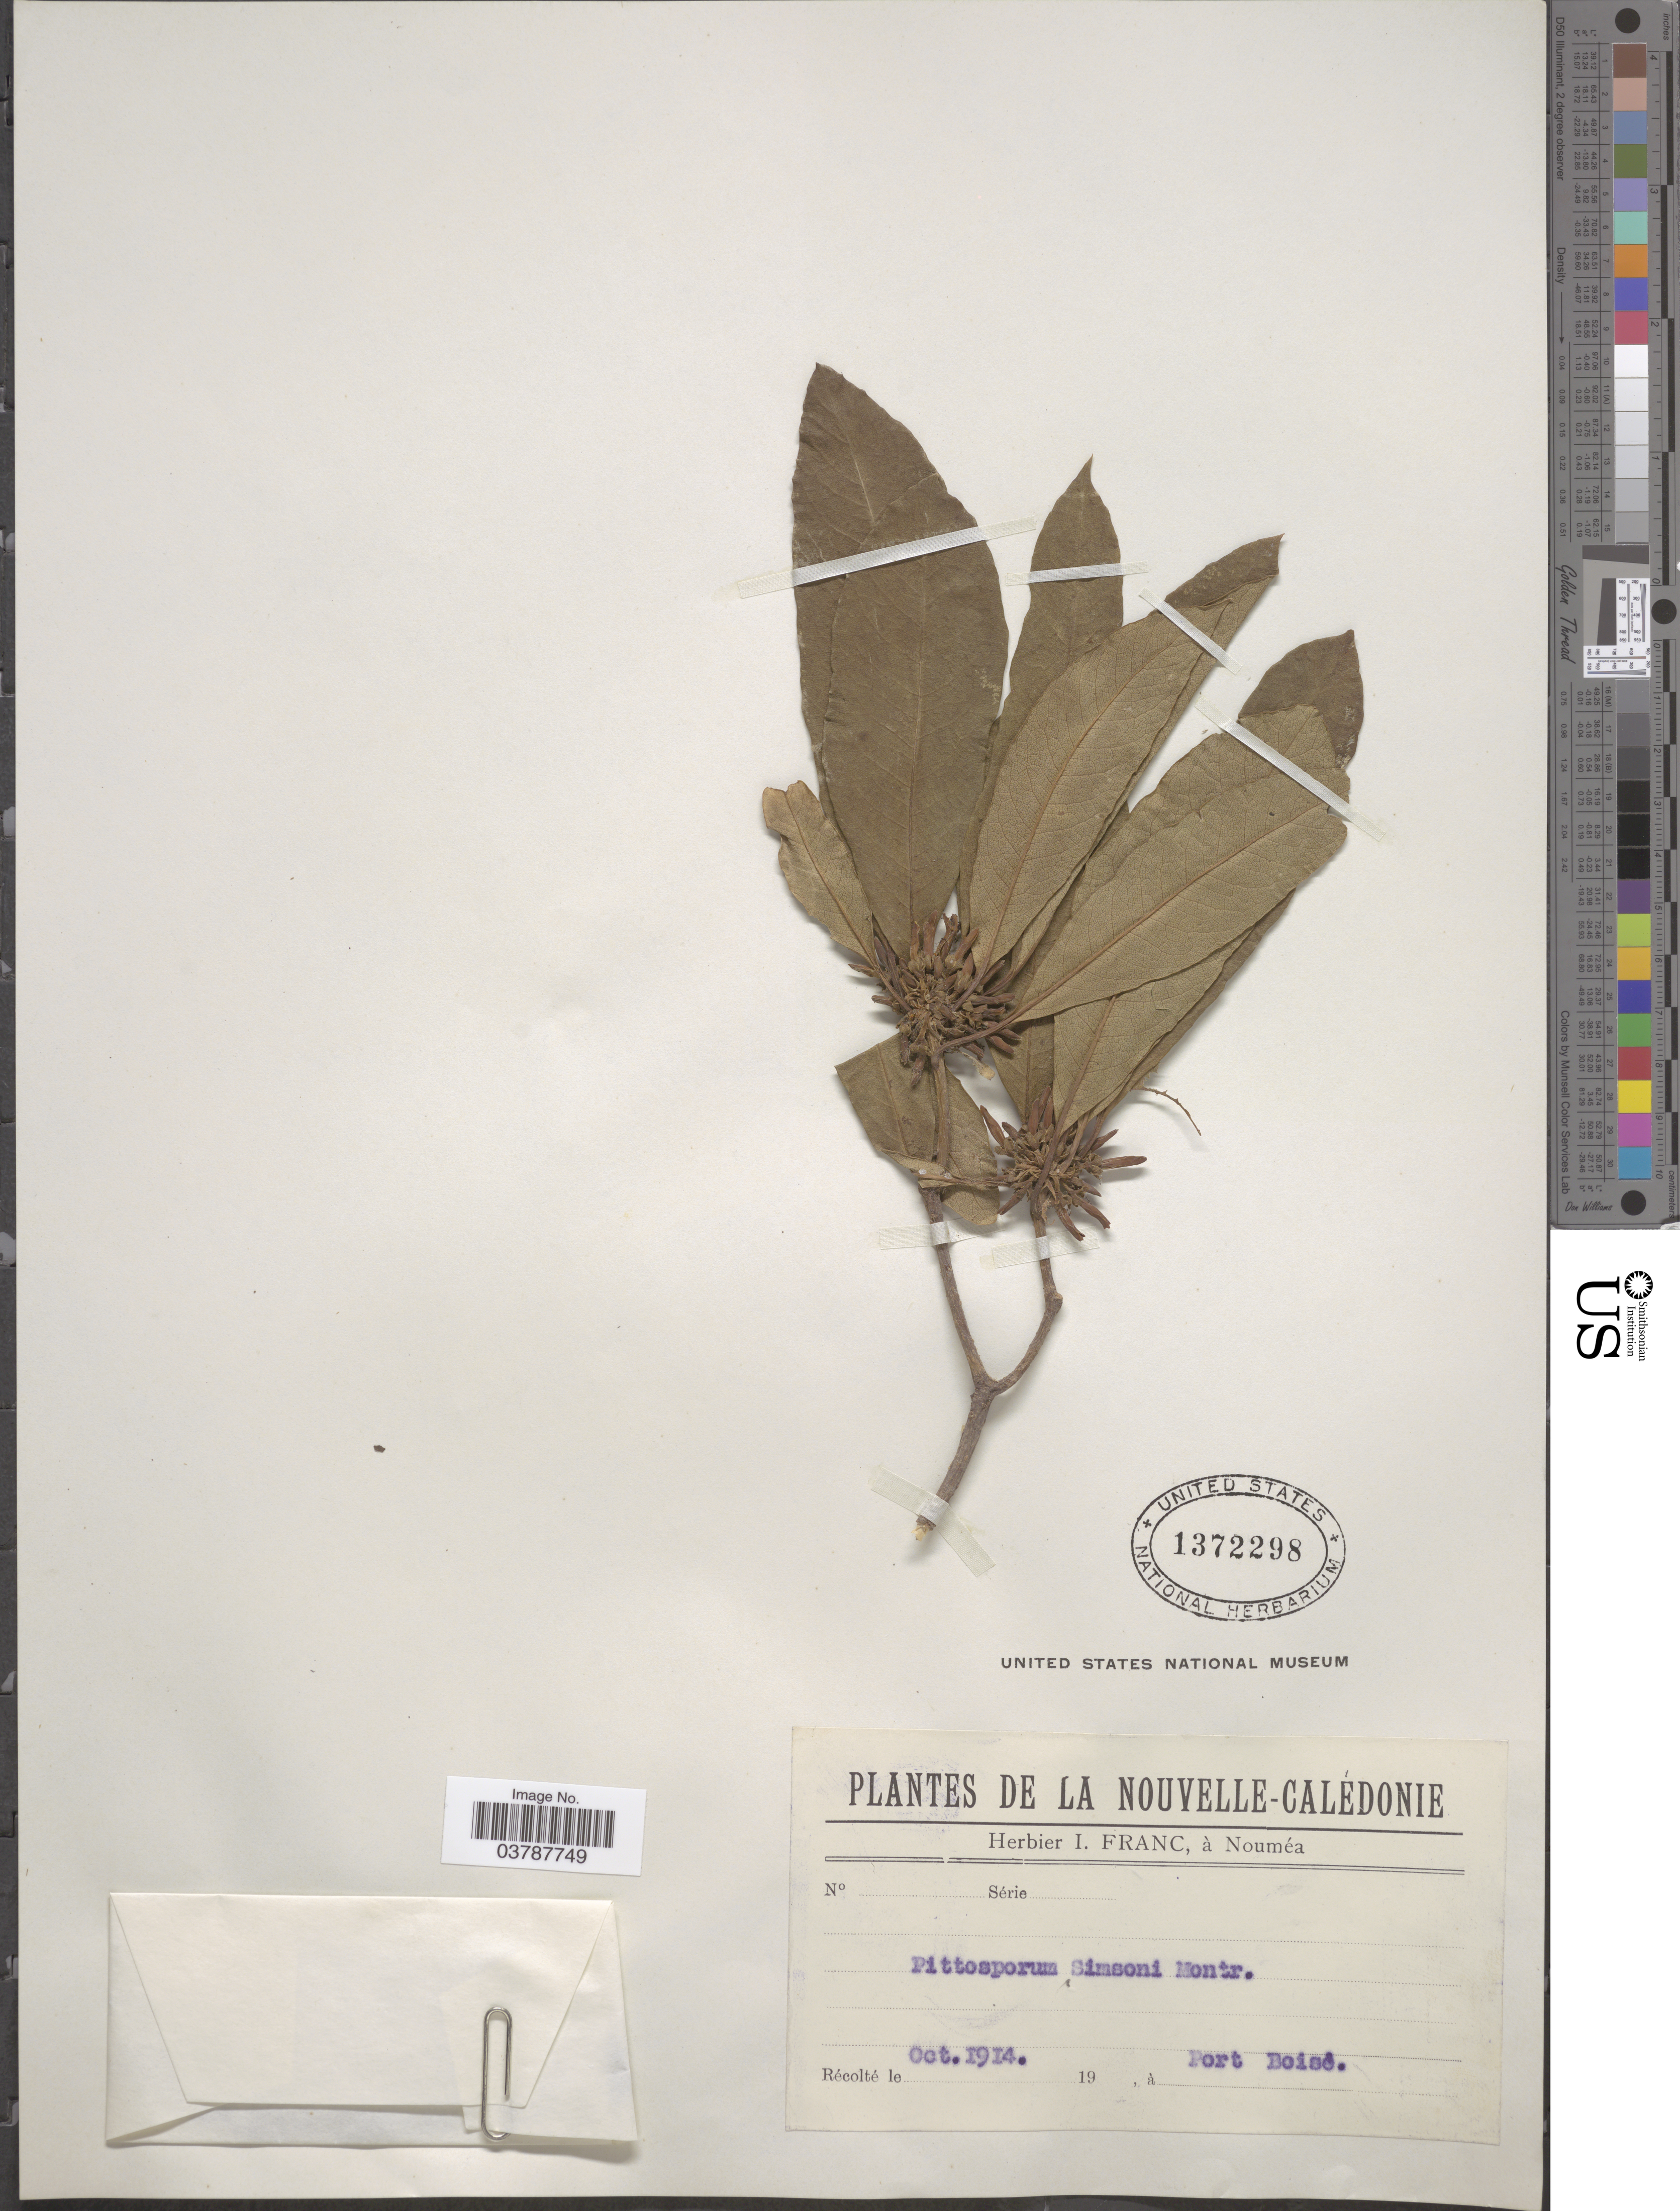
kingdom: Plantae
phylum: Tracheophyta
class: Magnoliopsida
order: Apiales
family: Pittosporaceae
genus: Pittosporum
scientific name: Pittosporum simsonii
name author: Montrouz.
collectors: I. Franc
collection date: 1914-10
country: New Caledonia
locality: La Nouvelle- Calédonie. Port Boise.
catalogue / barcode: US 1372298